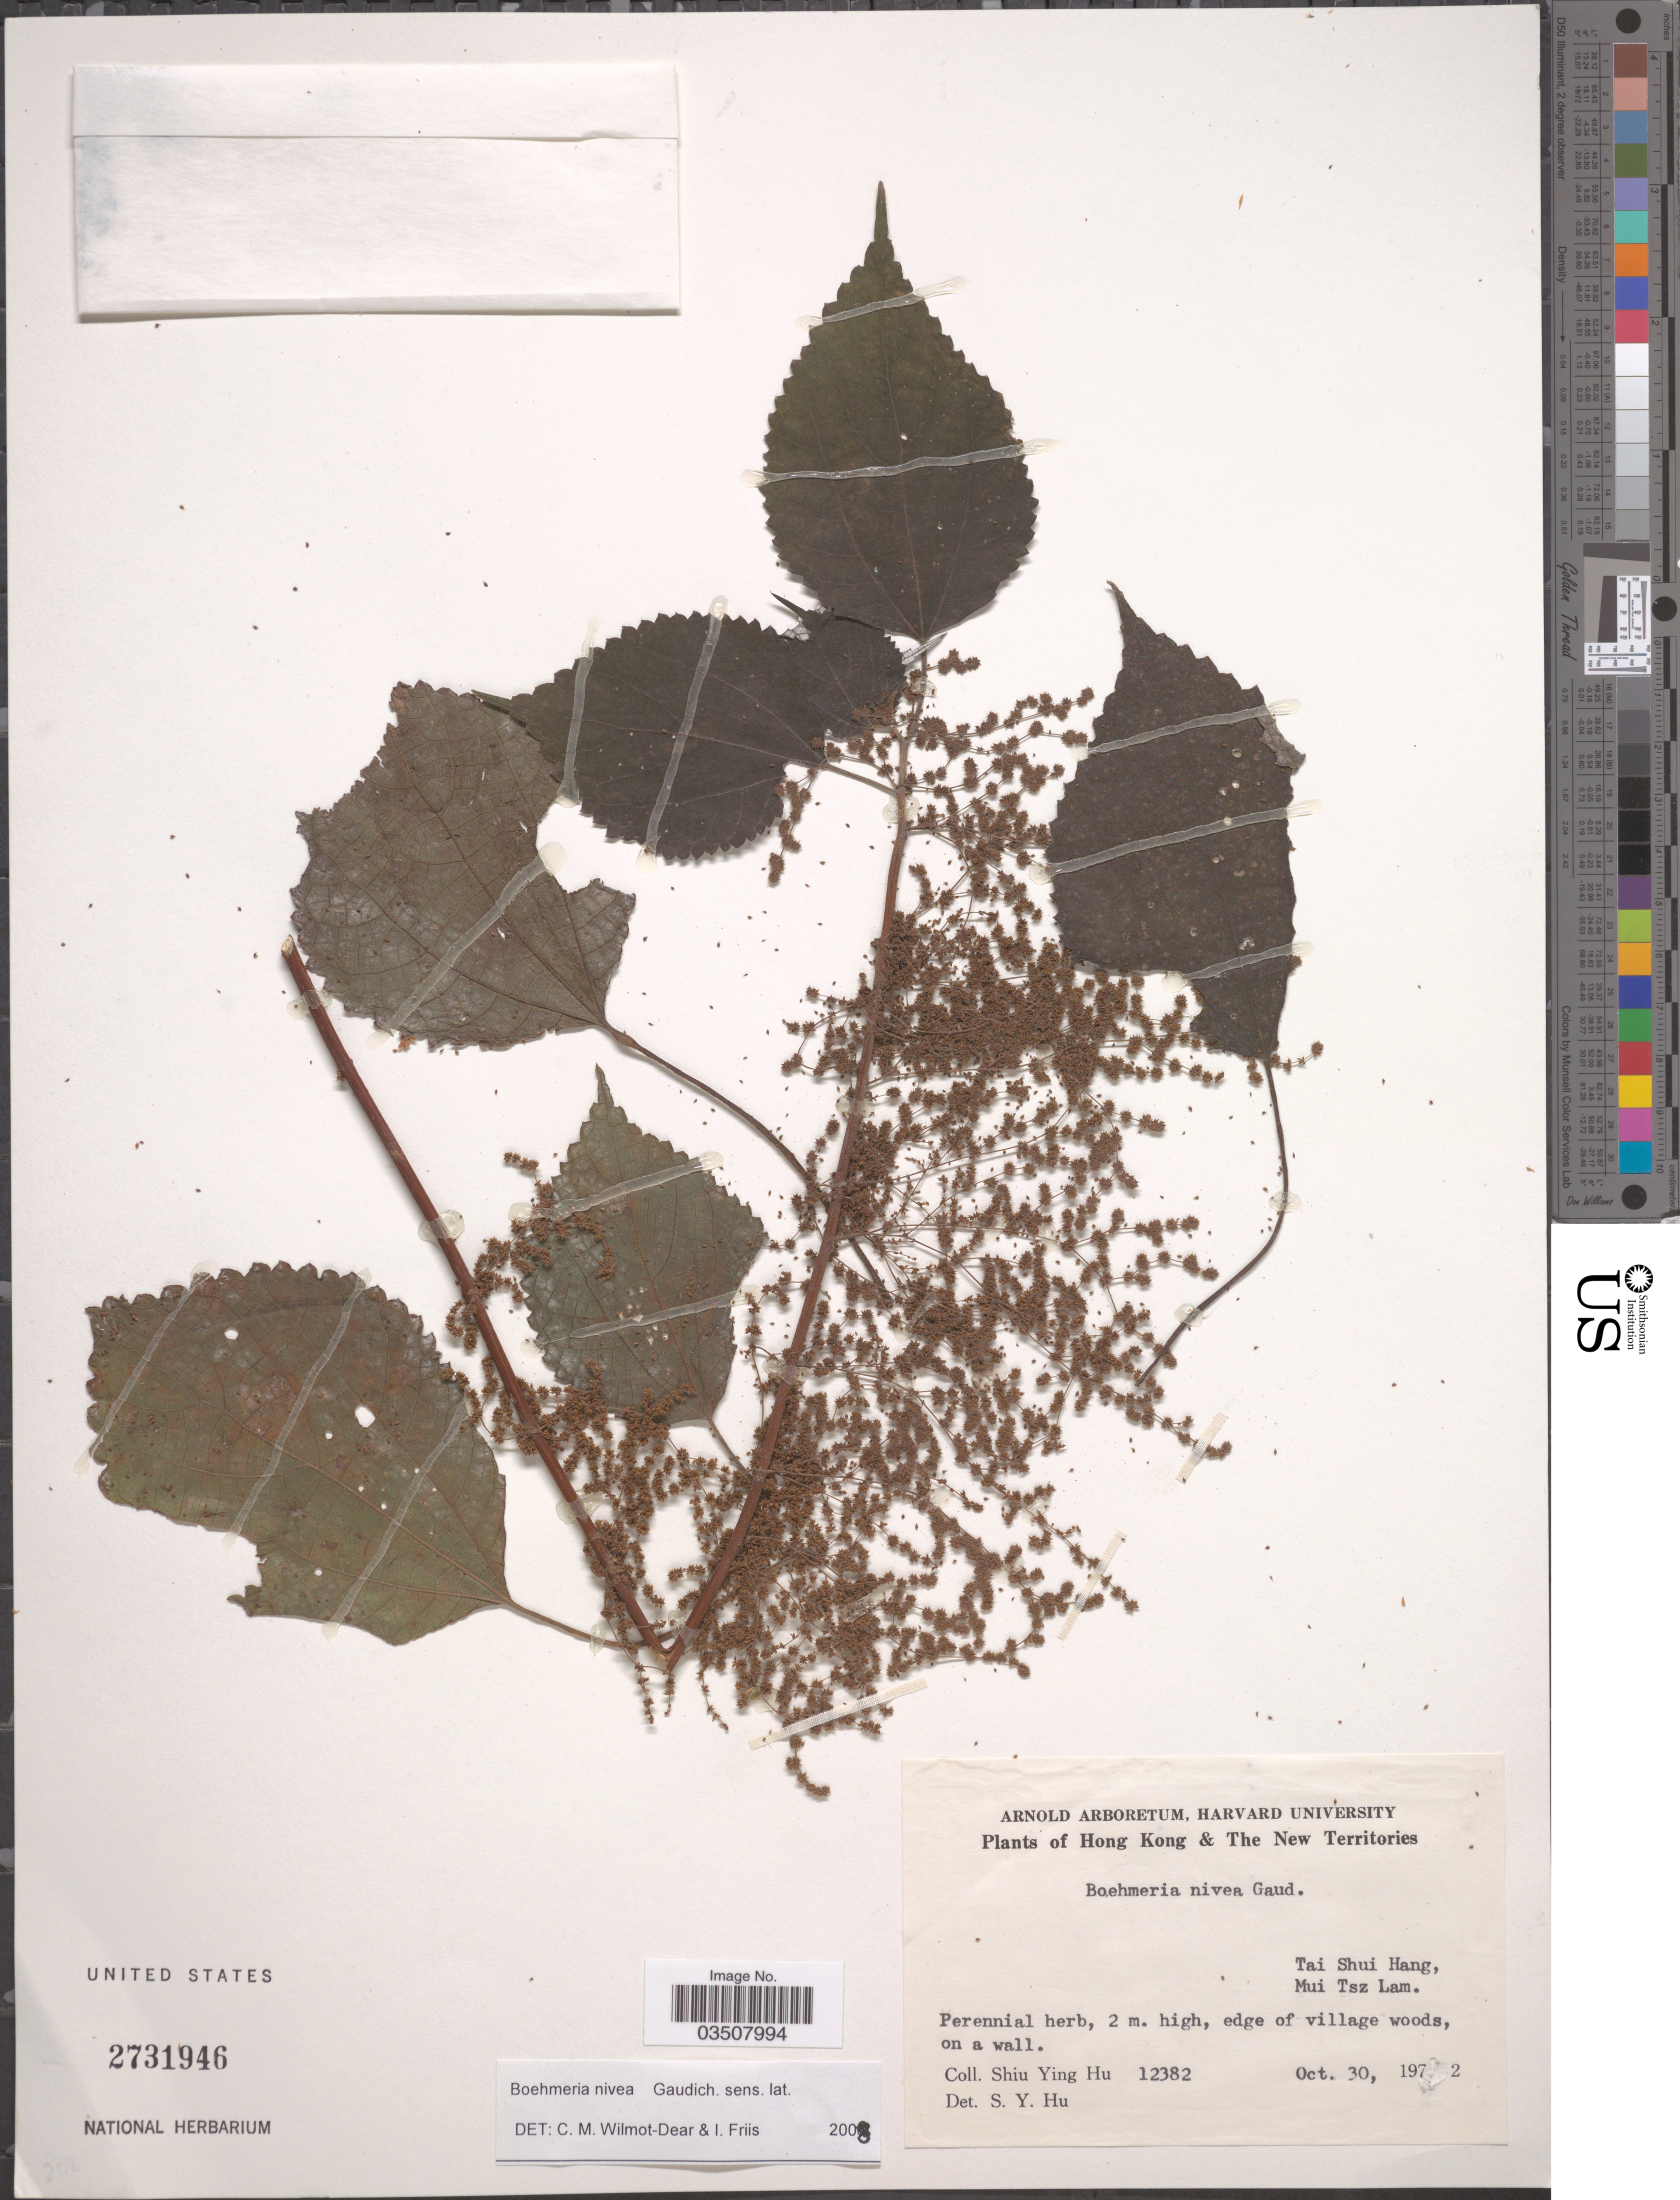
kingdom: Plantae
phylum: Tracheophyta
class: Magnoliopsida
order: Rosales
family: Urticaceae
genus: Boehmeria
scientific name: Boehmeria nivea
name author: (L.) Gaudich.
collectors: S. Y. Hu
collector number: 12382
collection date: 1972-10-30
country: China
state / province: Hong Kong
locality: Hong Kong & The New Territories. Tai Shui Hang, Mui Tsz Lam.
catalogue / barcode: US 2731946